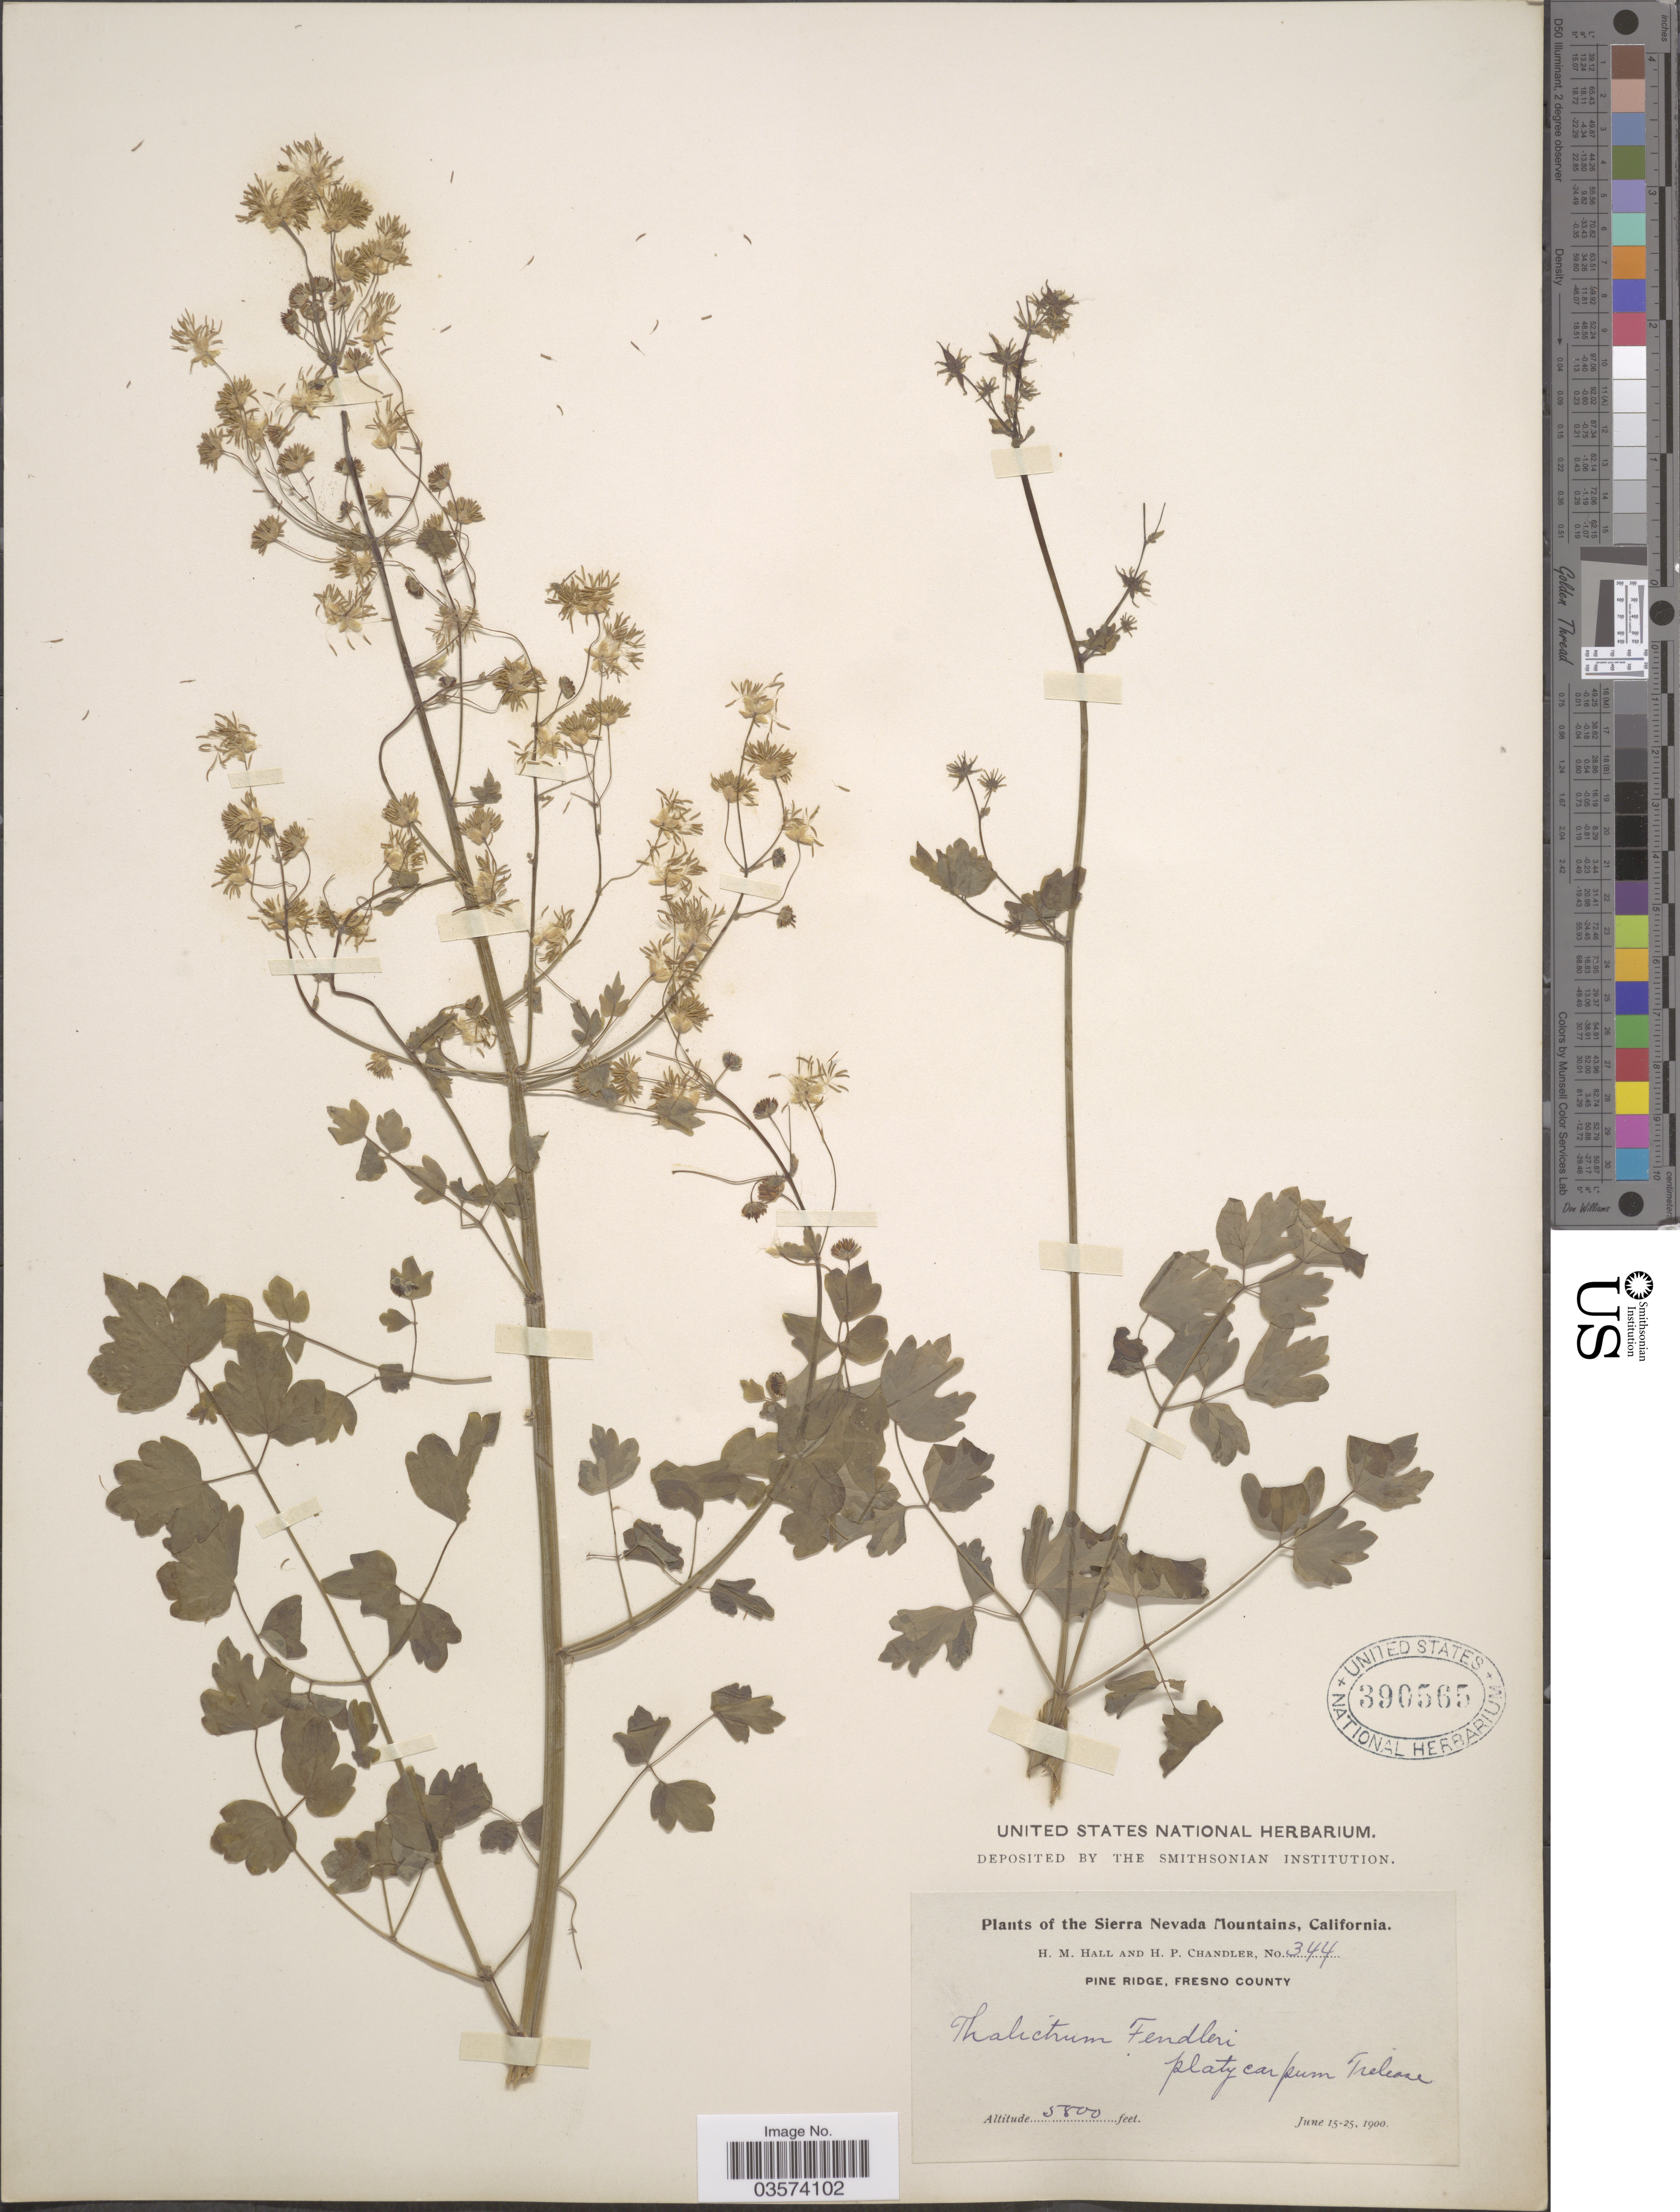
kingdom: Plantae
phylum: Tracheophyta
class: Magnoliopsida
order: Ranunculales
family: Ranunculaceae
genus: Thalictrum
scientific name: Thalictrum fendleri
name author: Engelm. ex A. Gray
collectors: H. M. Hall & H. Chandler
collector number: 344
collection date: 1900-06-15/1900-06-25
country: United States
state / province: California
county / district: Fresno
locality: The Sierra Nevada Mountains. Pine Ridge, Fresno County.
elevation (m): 1768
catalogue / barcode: US 390565